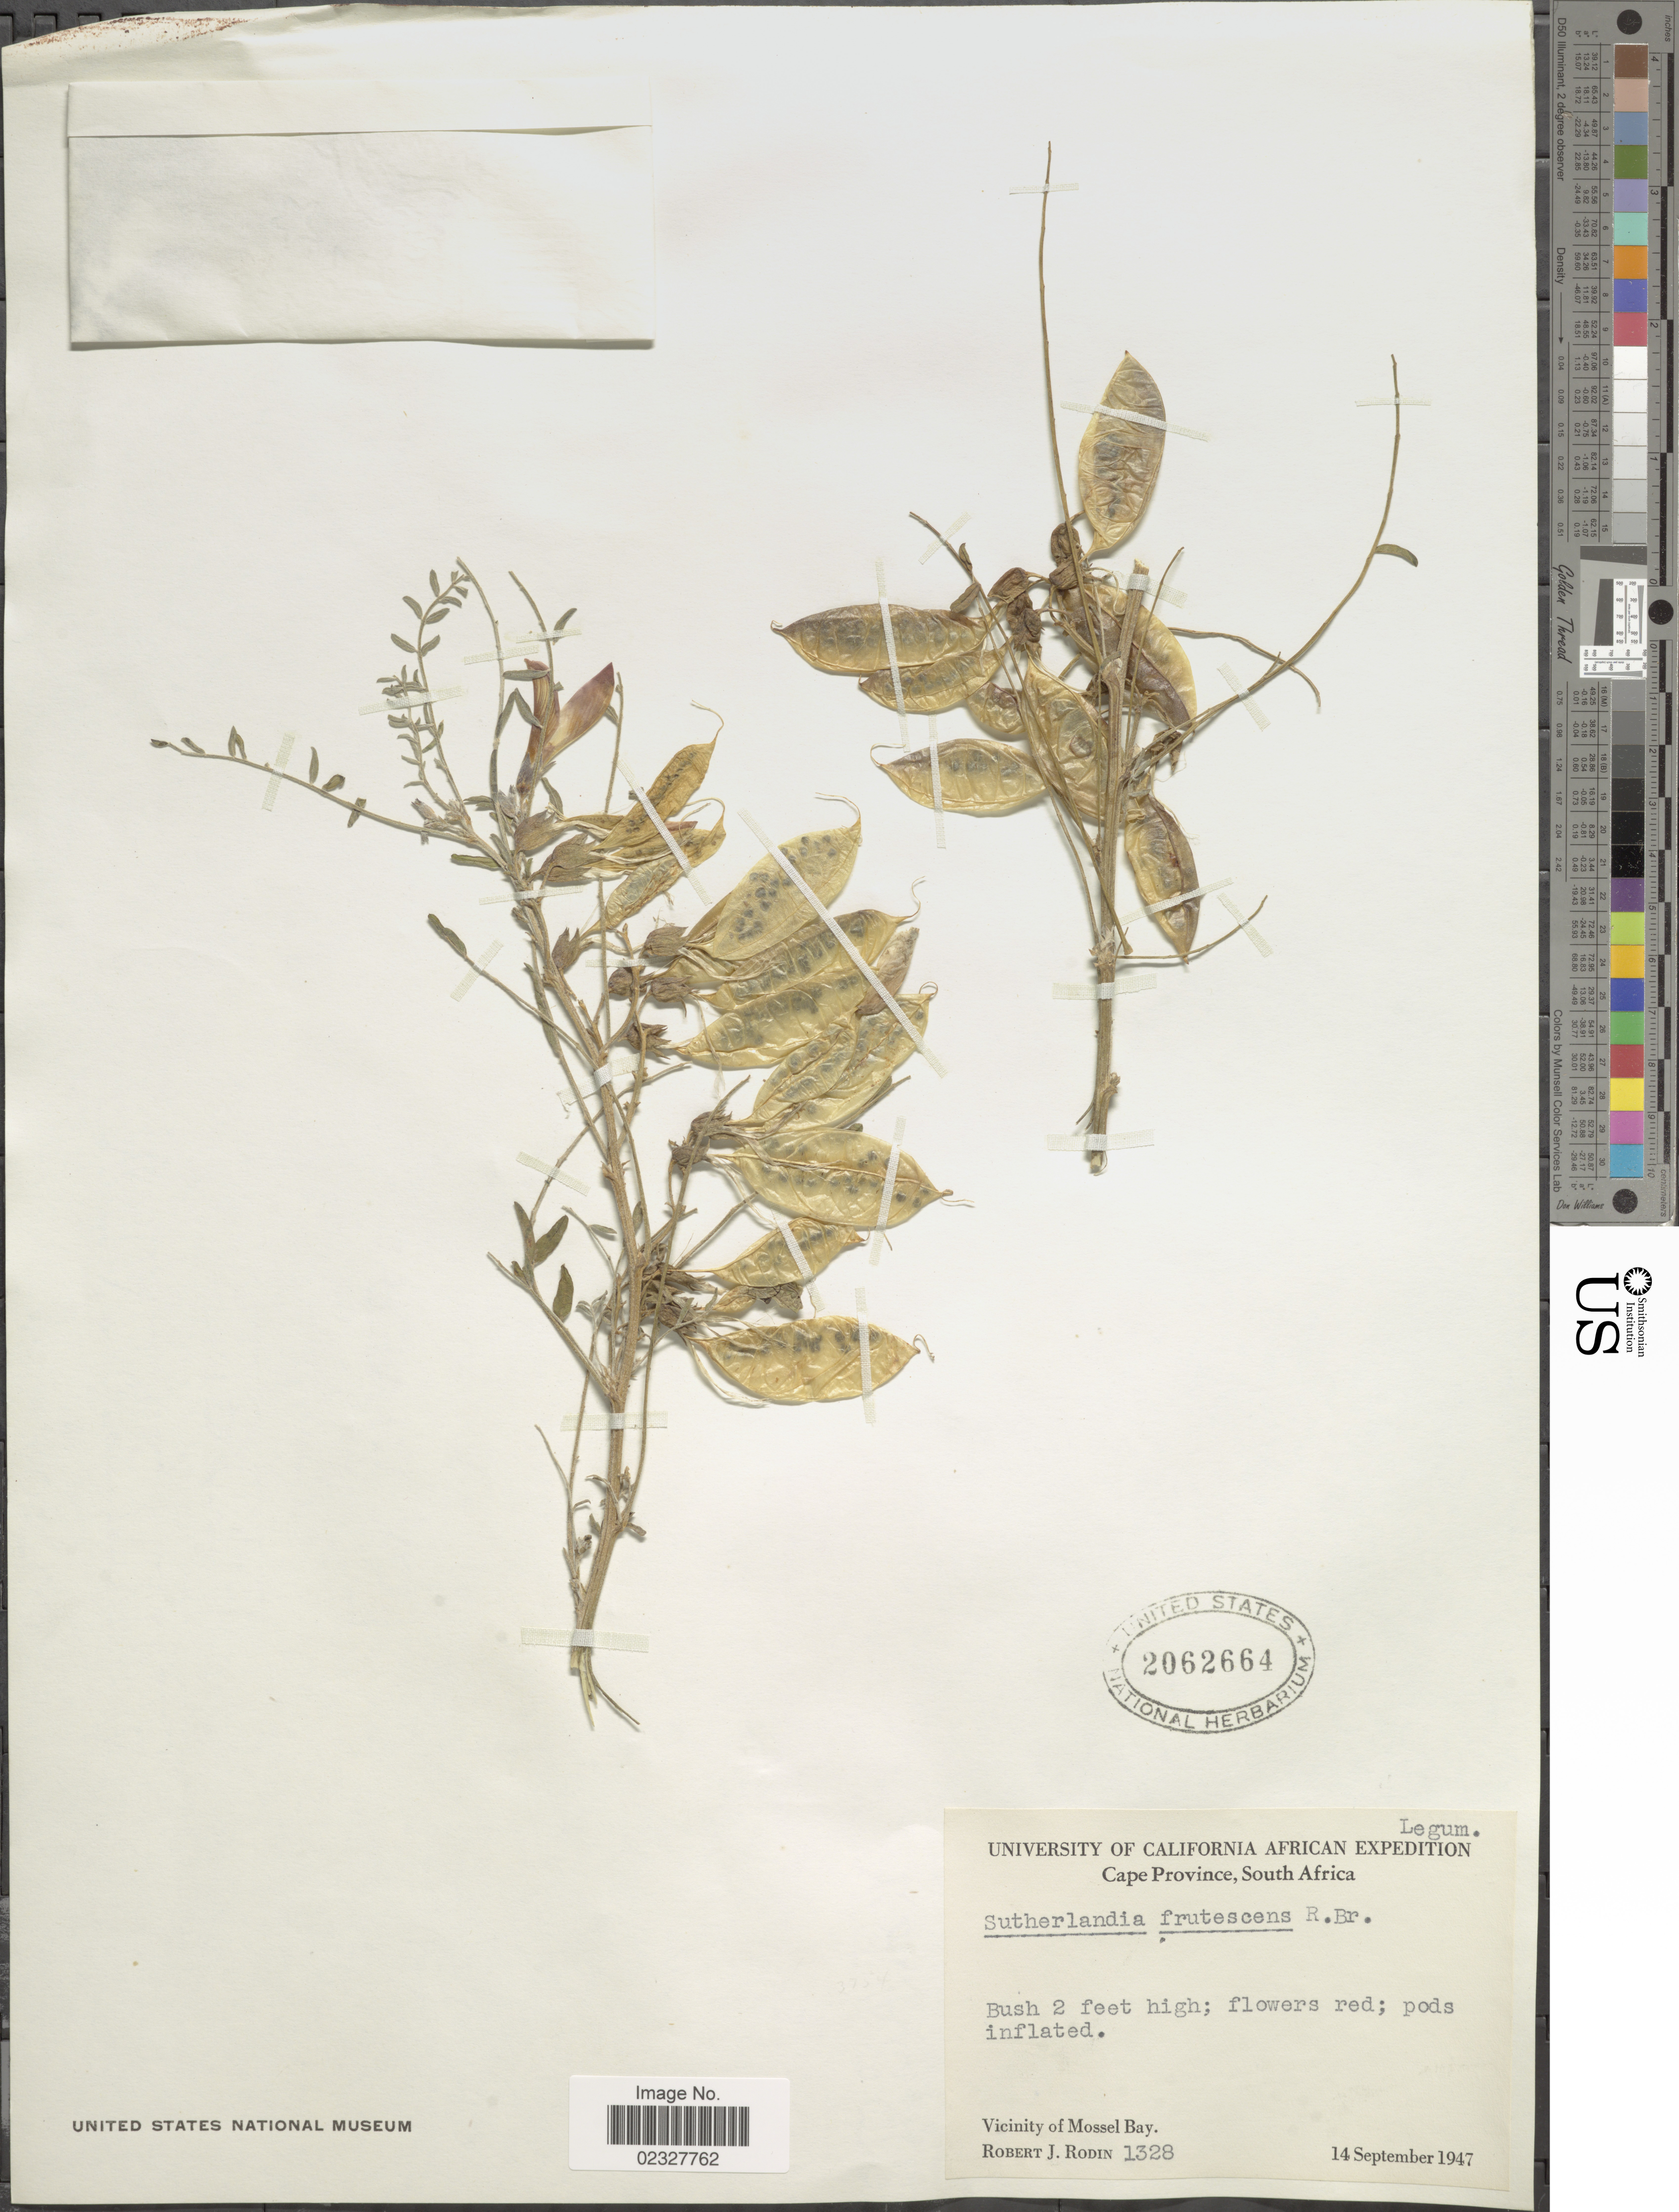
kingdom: Plantae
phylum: Tracheophyta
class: Magnoliopsida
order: Fabales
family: Fabaceae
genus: Sutherlandia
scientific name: Sutherlandia frutescens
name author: (L.) R. Br. ex W.T. Aiton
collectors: R. J. Rodin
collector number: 1328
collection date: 1947-09-14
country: South Africa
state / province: Western Cape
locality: Cape Province, South Province. Vicinity of Mossel Bay.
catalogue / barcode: US 2062664